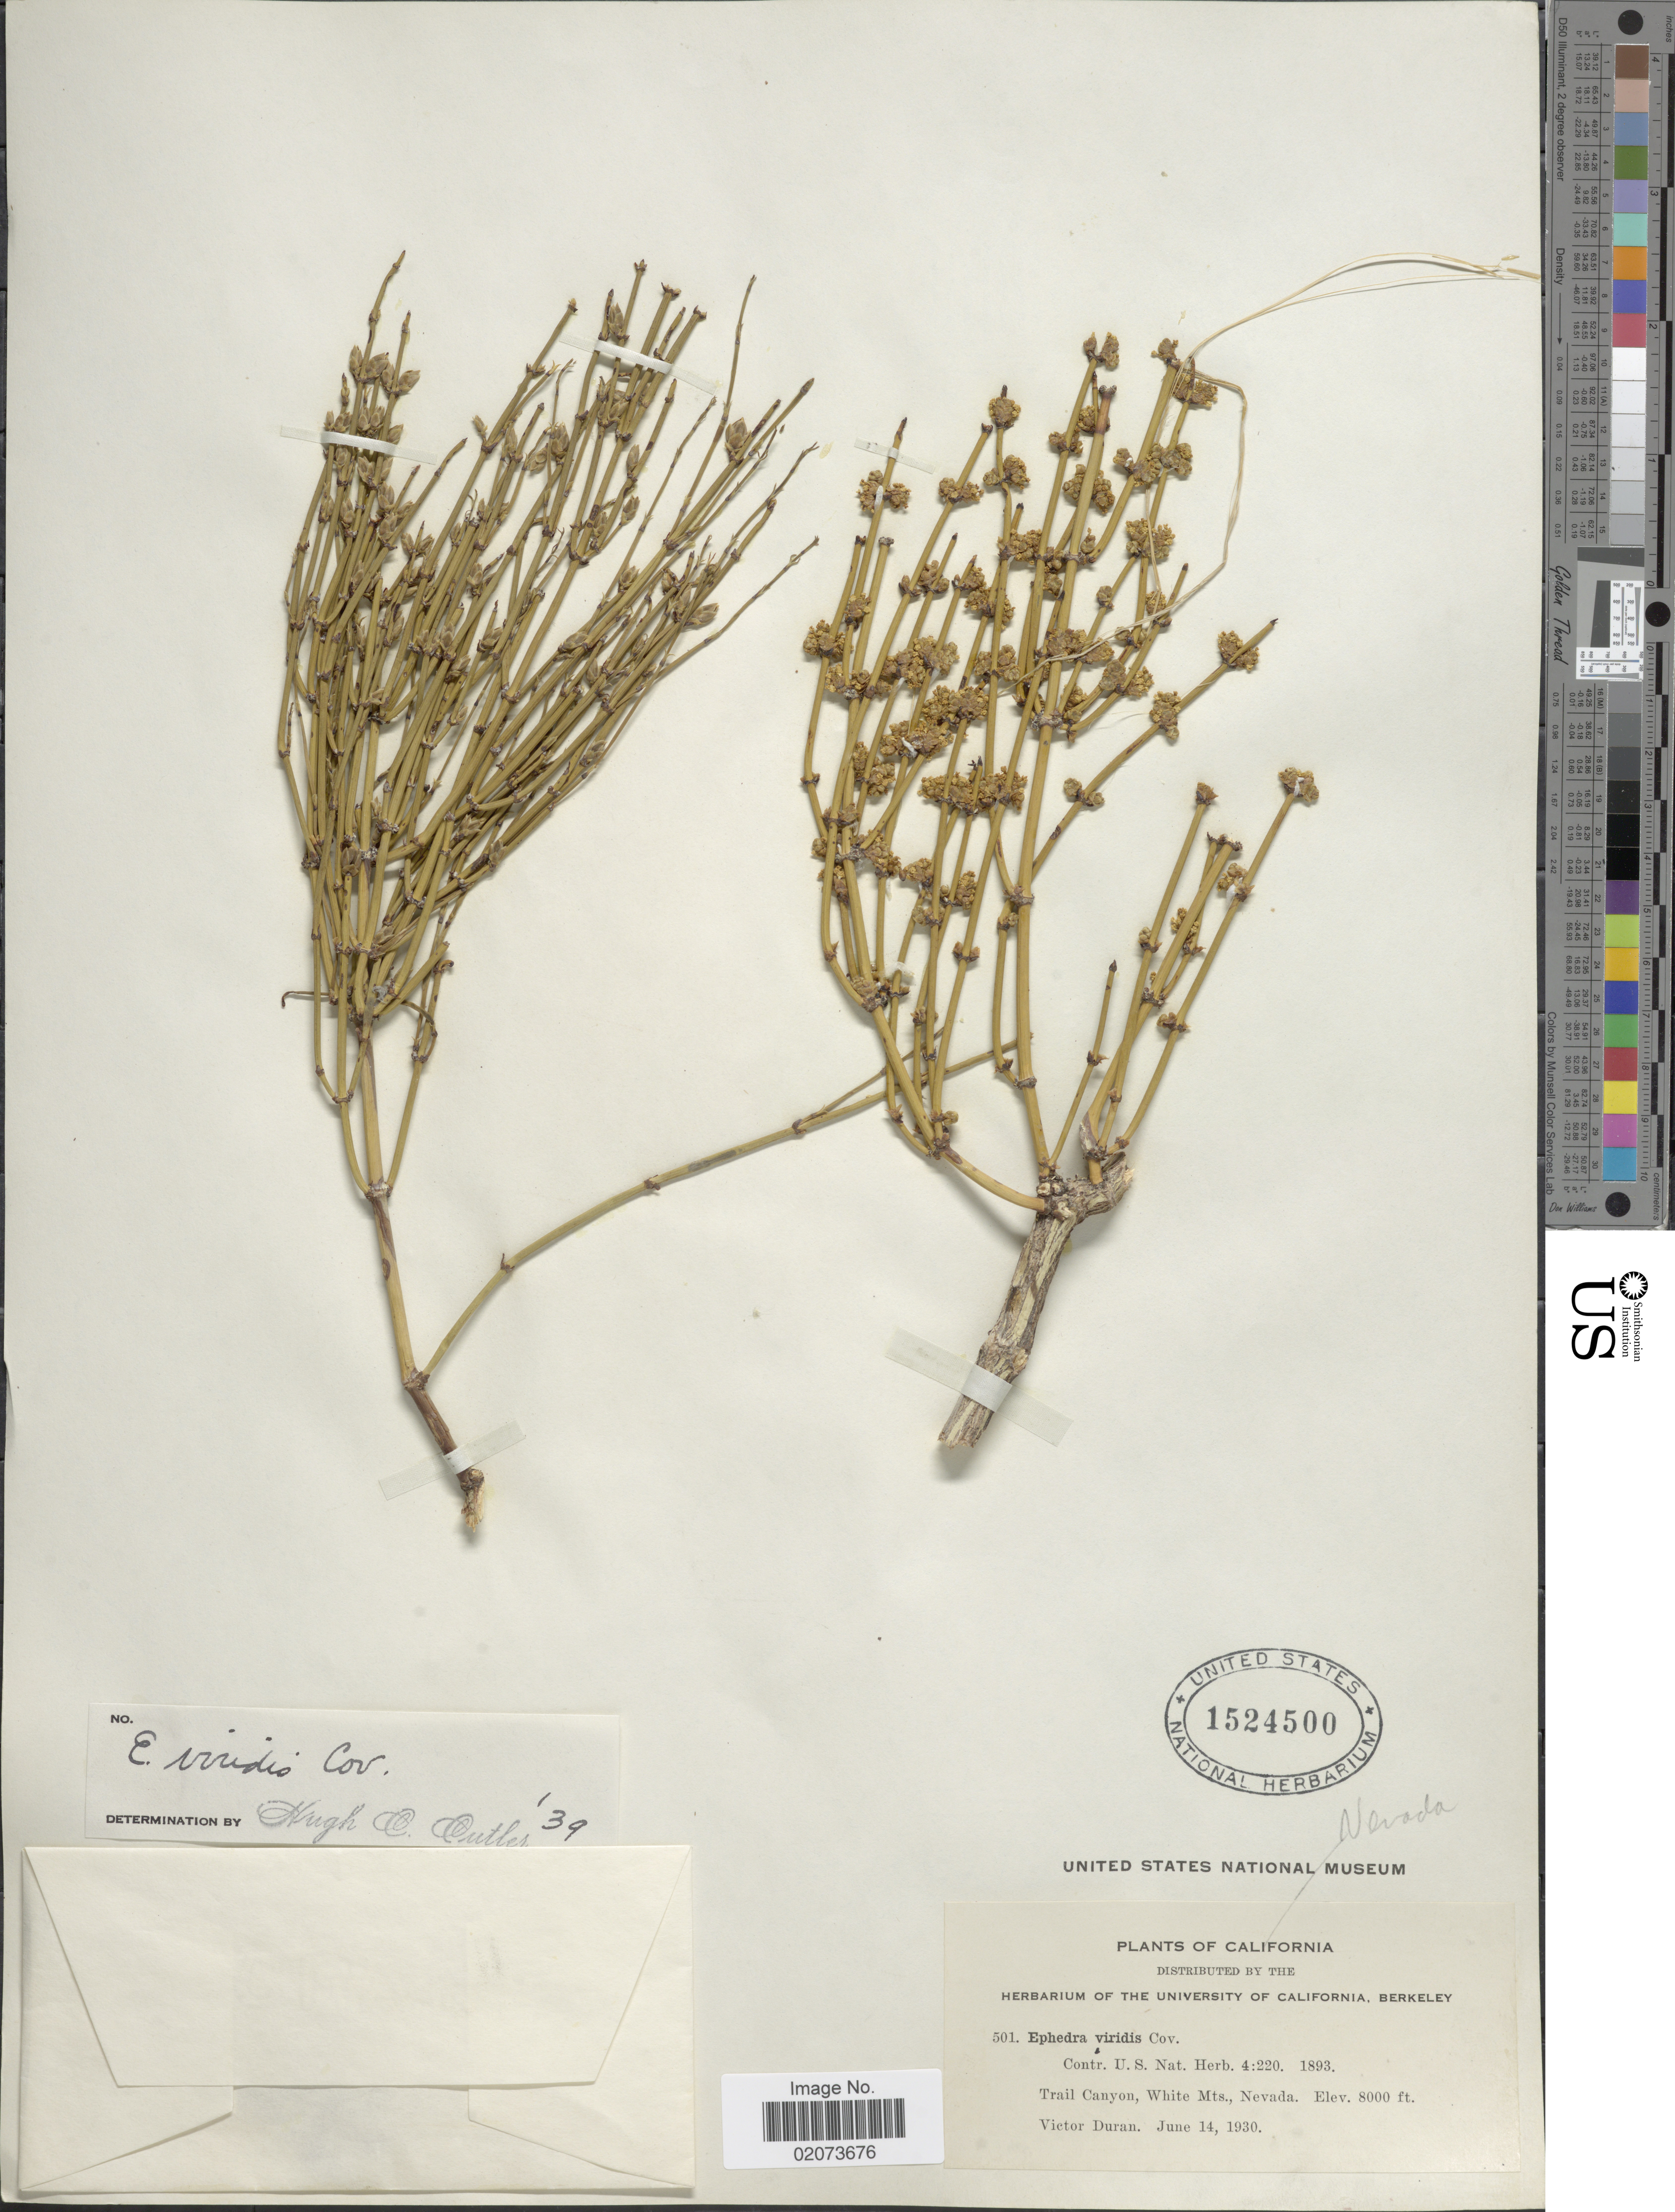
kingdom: Plantae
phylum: Tracheophyta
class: Gnetopsida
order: Ephedrales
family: Ephedraceae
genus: Ephedra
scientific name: Ephedra viridis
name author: Coville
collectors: V. Duran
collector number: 501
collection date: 1930-06-14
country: United States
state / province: California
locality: Trail Canyon, White Mts.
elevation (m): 2438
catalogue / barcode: US 1524500